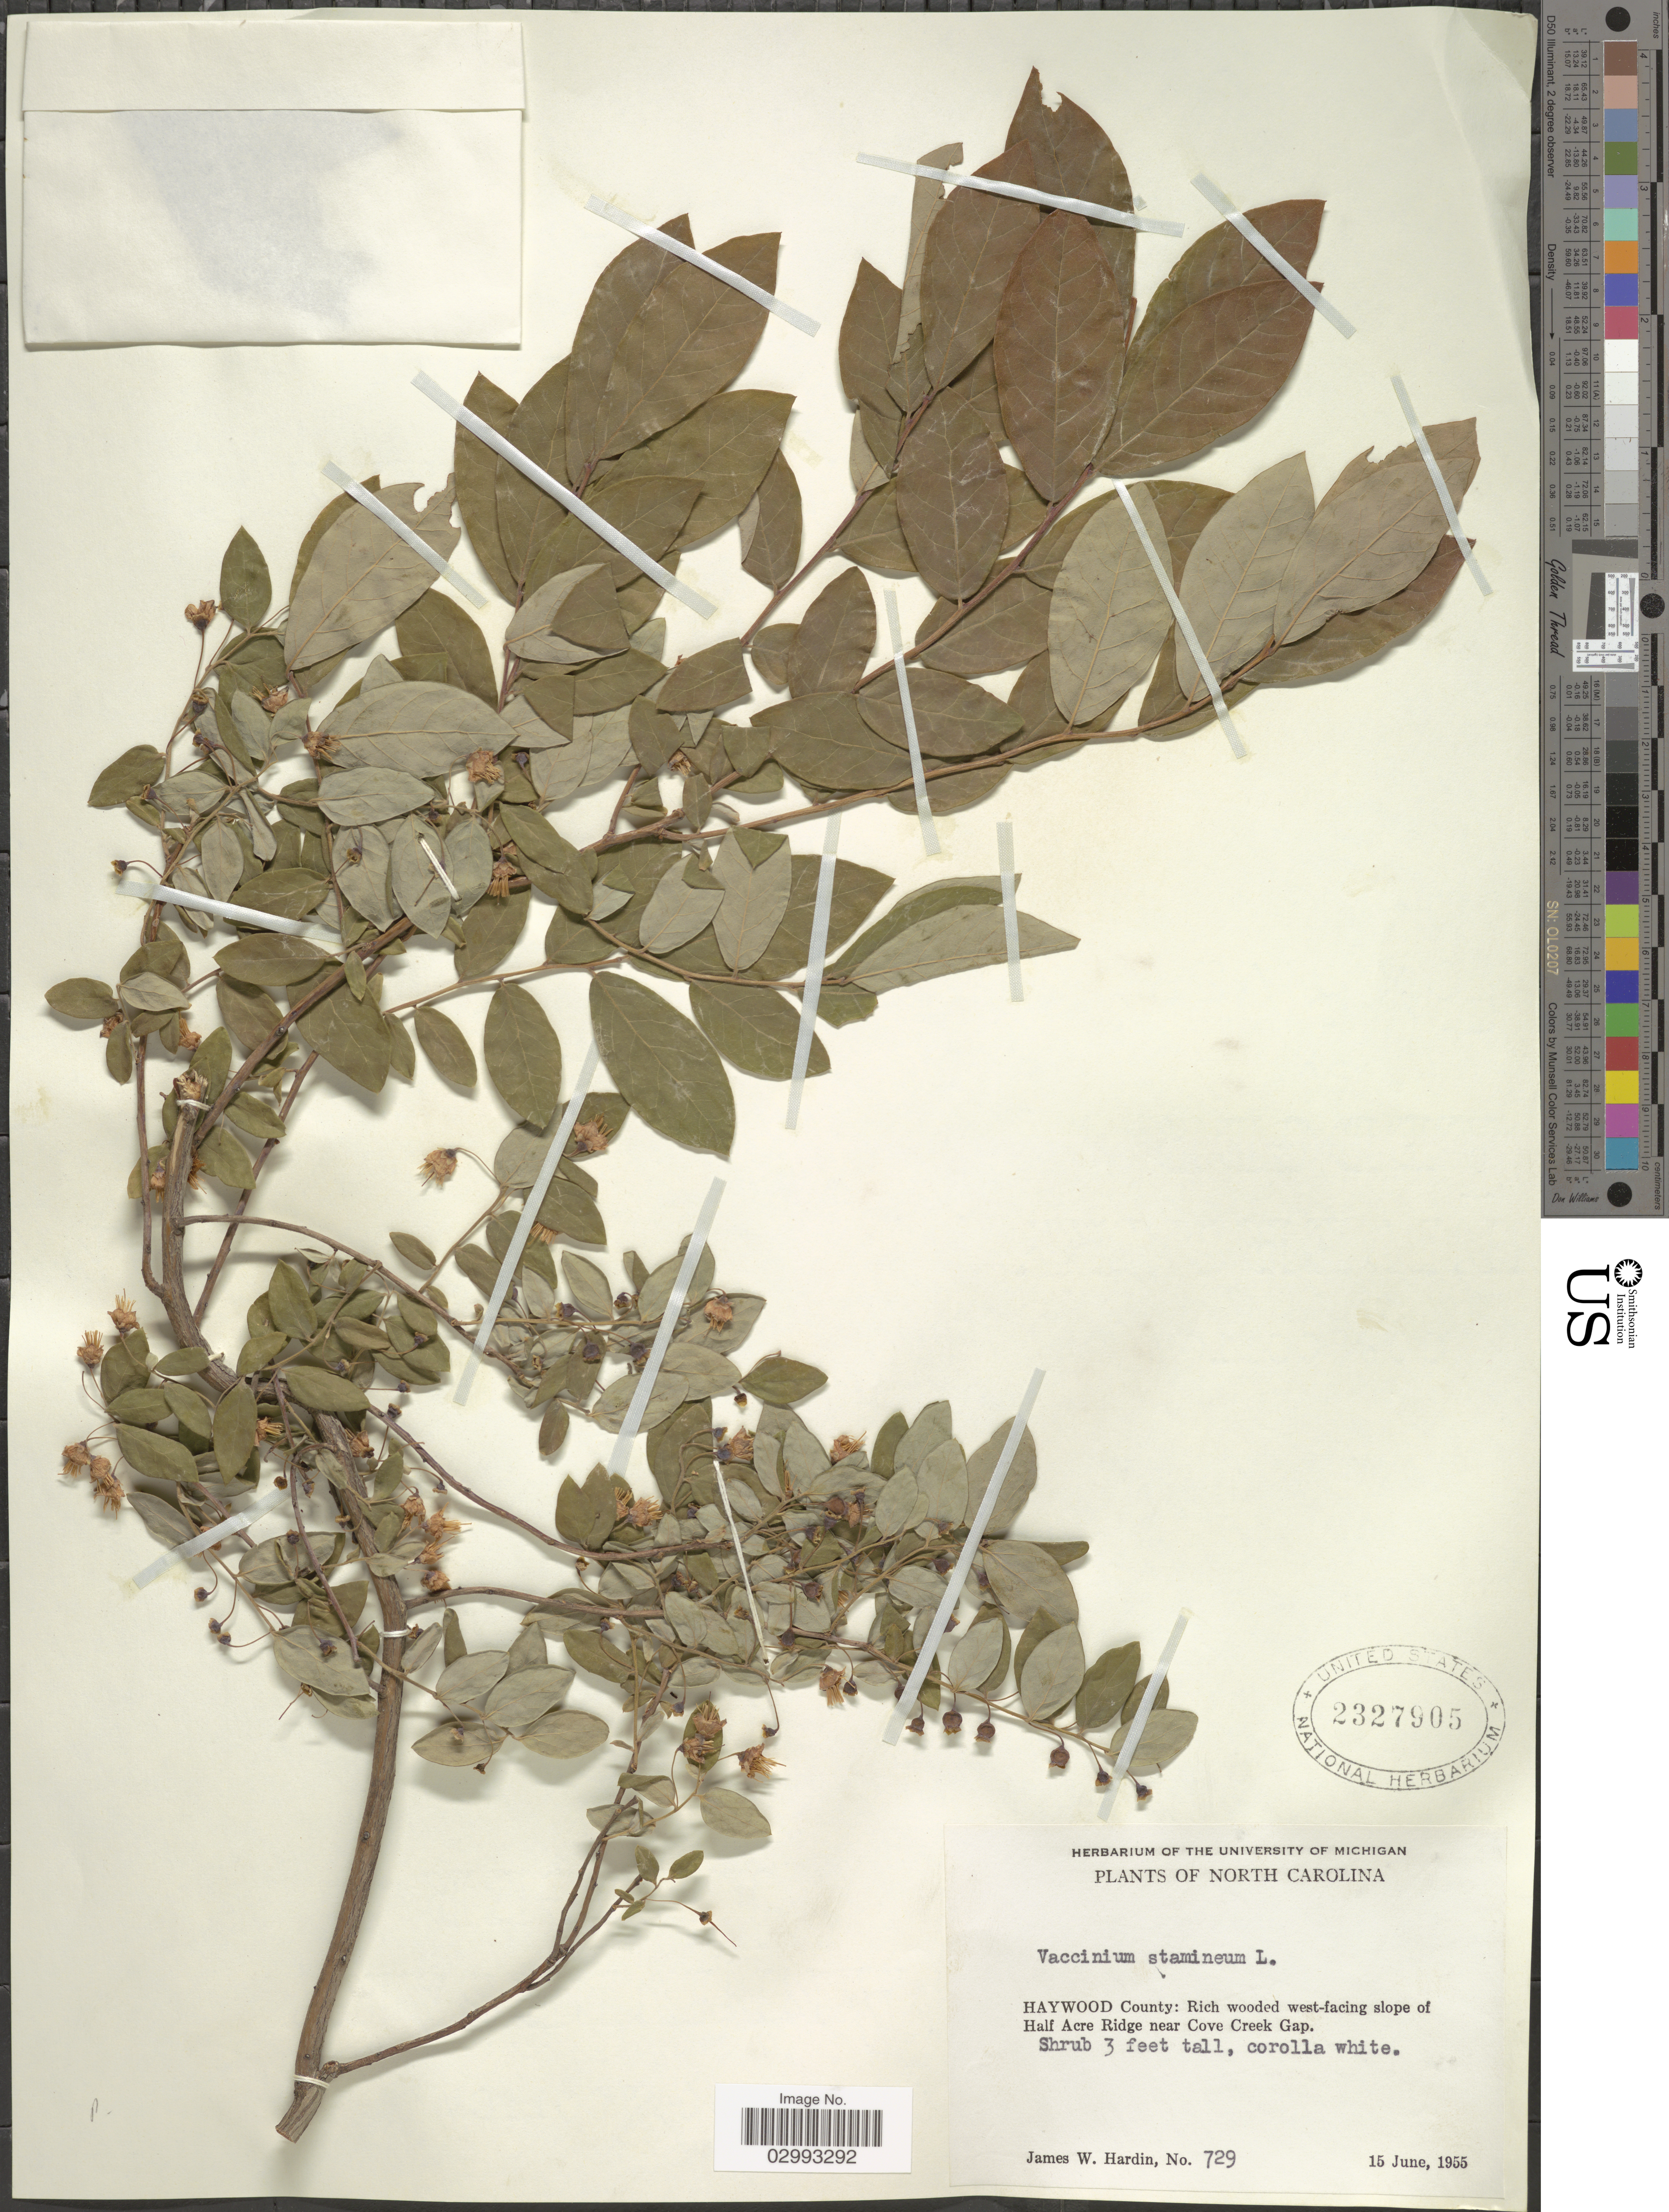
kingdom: Plantae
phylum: Tracheophyta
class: Magnoliopsida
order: Ericales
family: Ericaceae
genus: Polycodium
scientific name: Polycodium stamineum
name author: (L.) Greene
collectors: J. W. Hardin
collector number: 729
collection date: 1955-06-15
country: United States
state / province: North Carolina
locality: Haywood County: Rich wooded west-facing slope of Half Acre Ridge near Cove Creek Gap.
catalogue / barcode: US 2327905